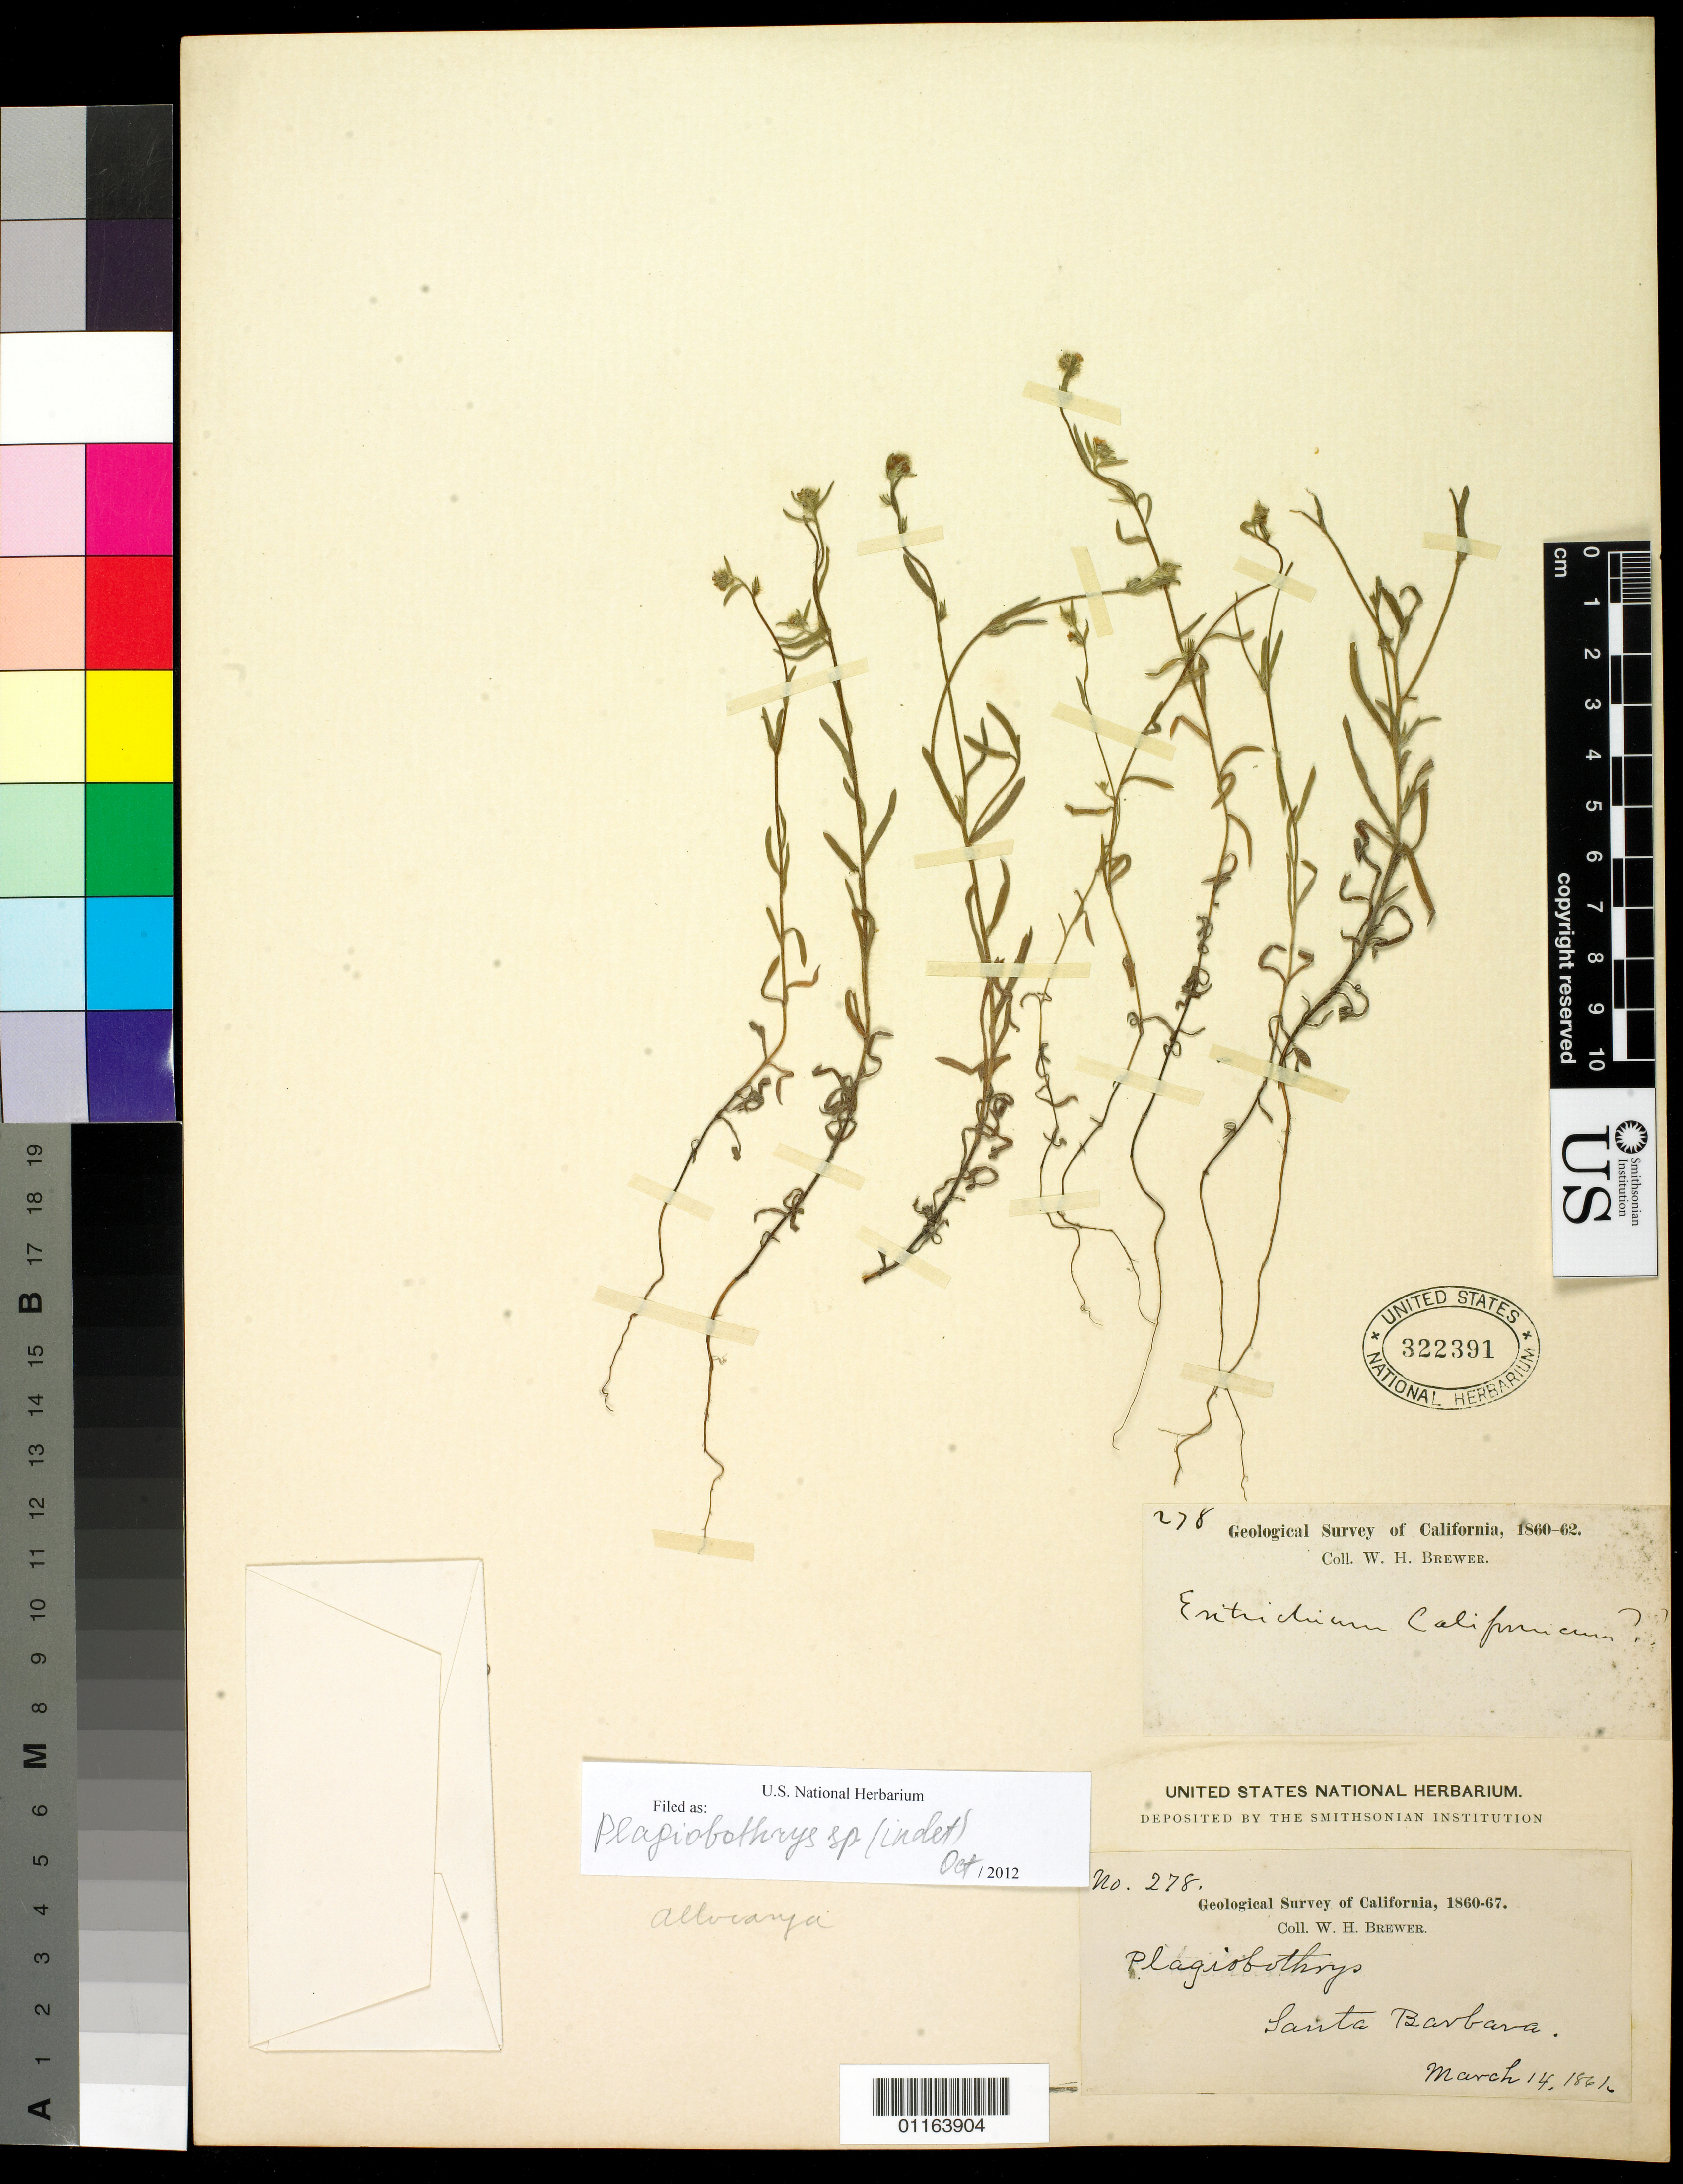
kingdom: Plantae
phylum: Tracheophyta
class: Magnoliopsida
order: Boraginales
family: Boraginaceae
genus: Plagiobothrys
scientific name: Plagiobothrys sp.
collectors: W. H. Brewer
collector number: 278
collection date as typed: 14 Mar 1861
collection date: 1861-03-14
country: United States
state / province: California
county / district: Santa Barbara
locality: Santa Barbara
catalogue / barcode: US 322391